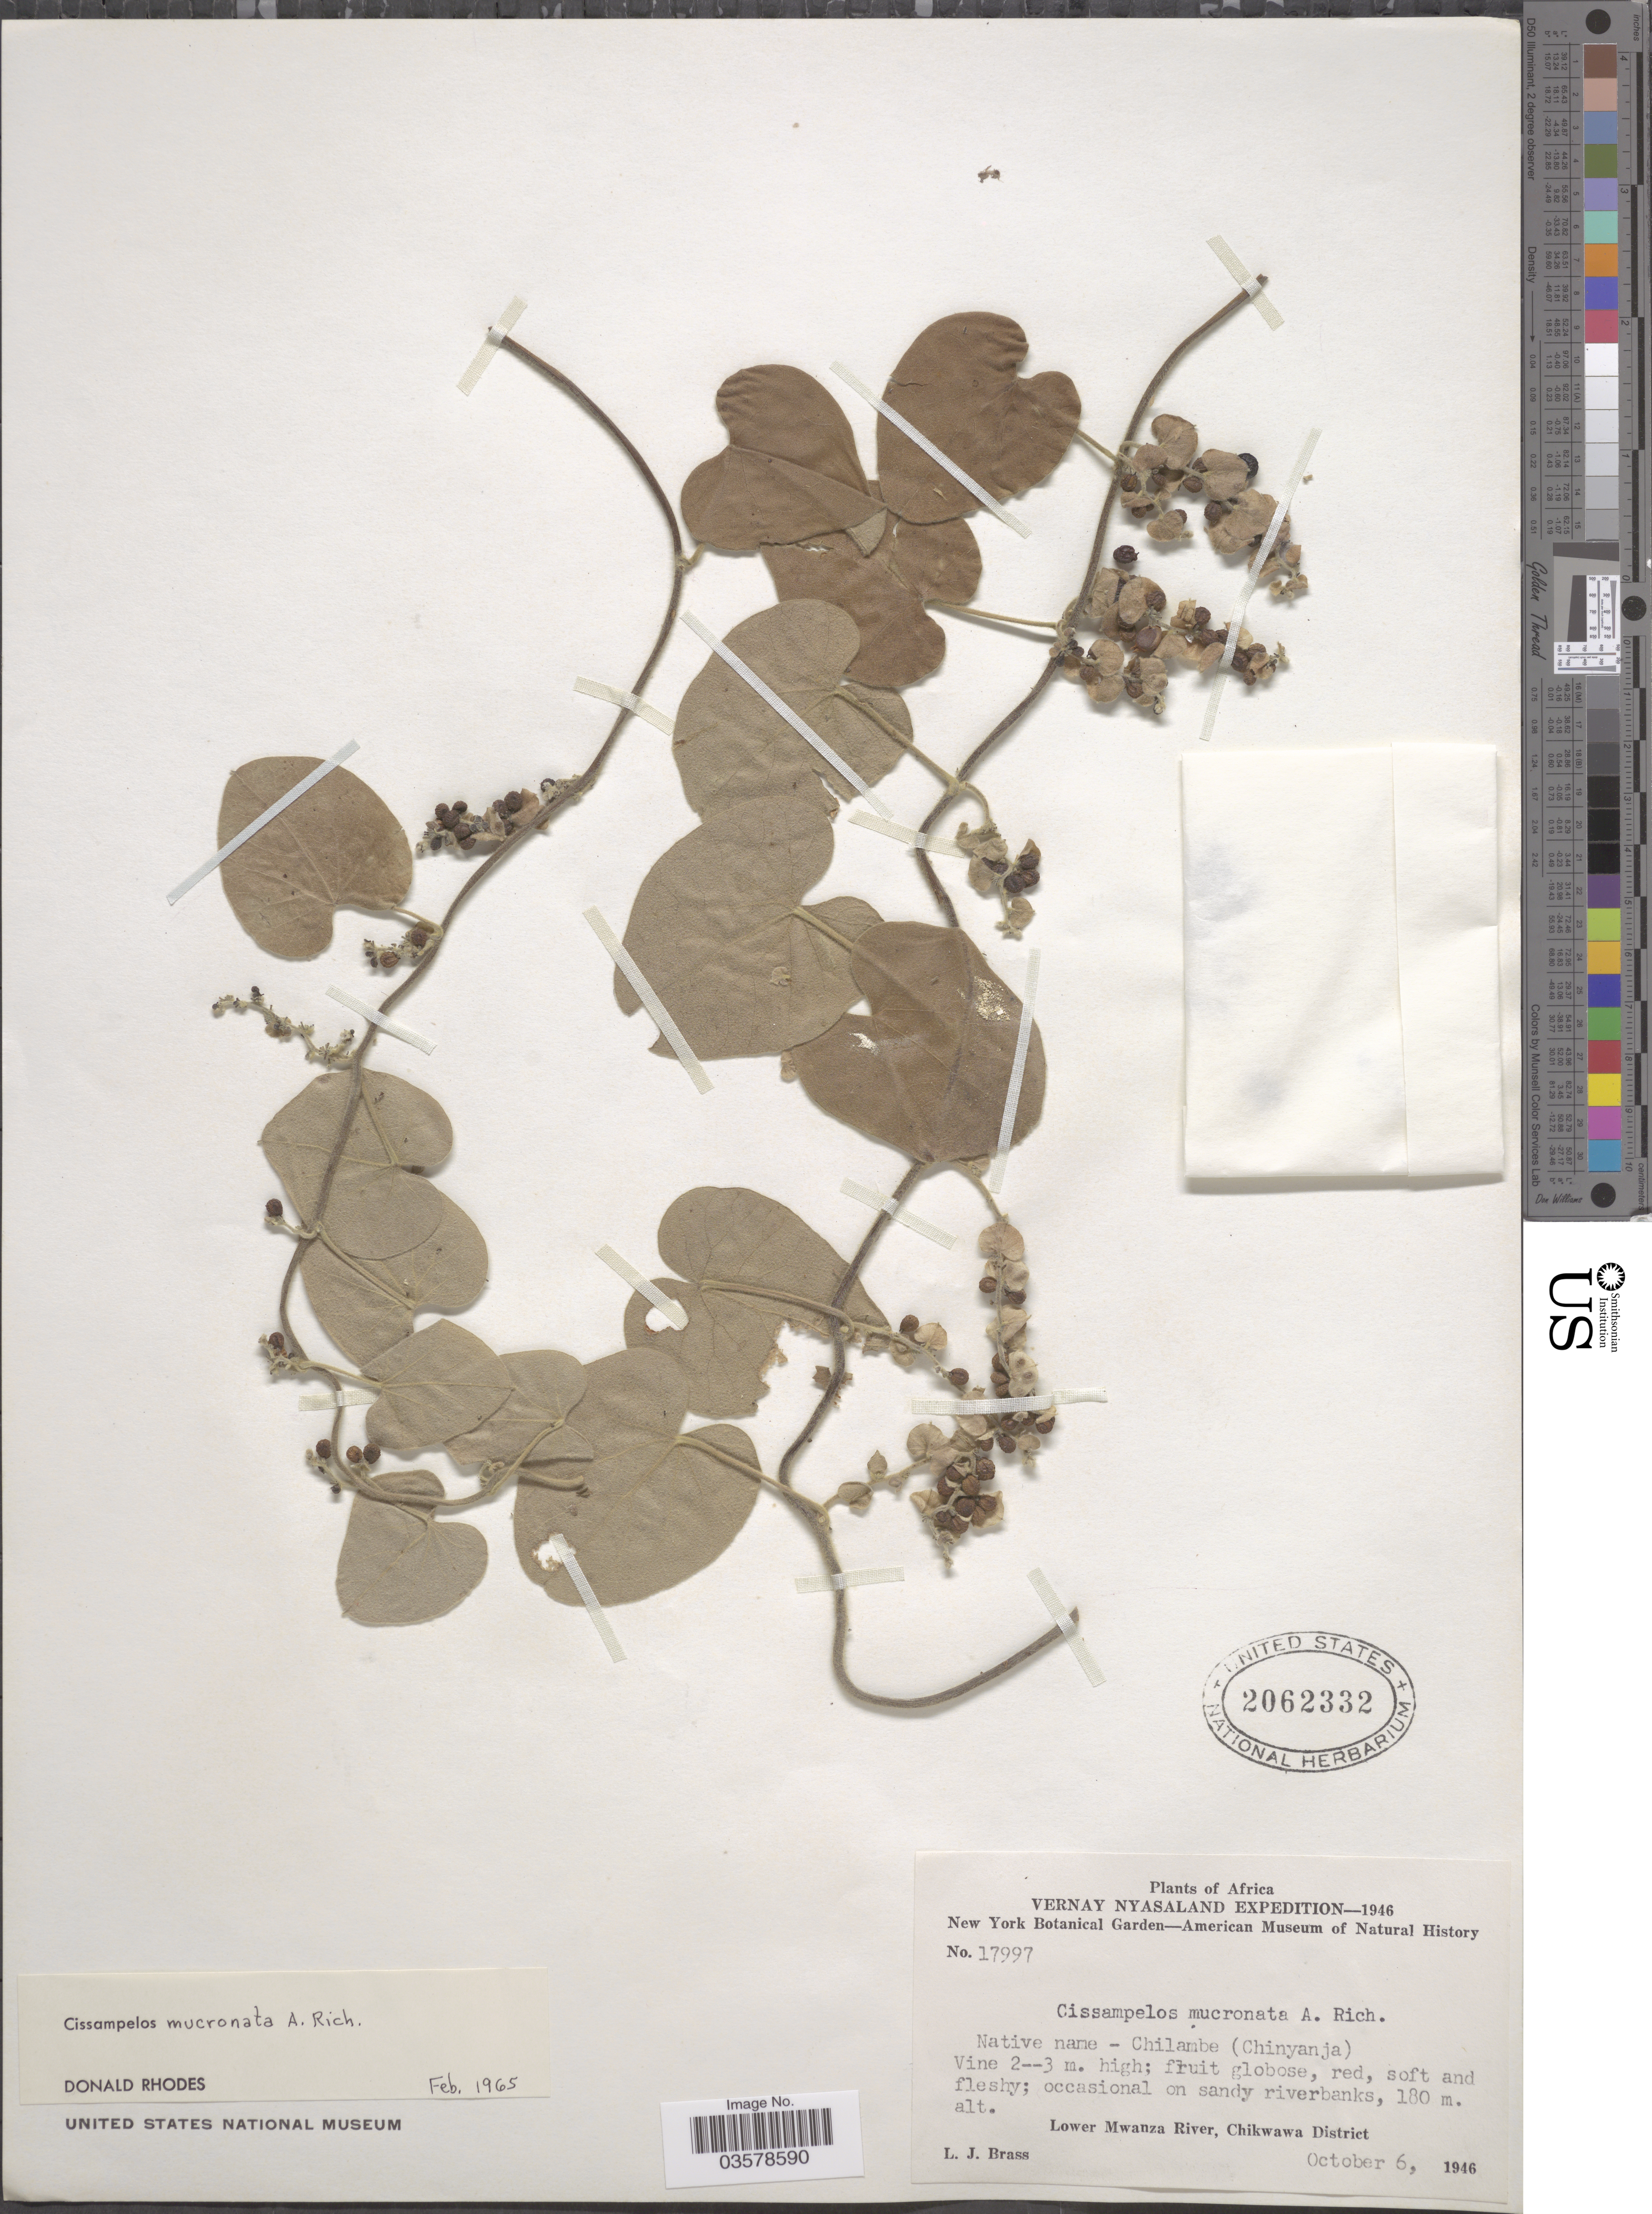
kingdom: Plantae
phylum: Tracheophyta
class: Magnoliopsida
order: Ranunculales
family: Menispermaceae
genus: Cissampelos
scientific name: Cissampelos mucronata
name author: A. Rich.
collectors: L. J. Brass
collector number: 17997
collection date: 1946-10-06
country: Malawi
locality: Nyasaland. Lower Mwanza River, Chikwawa District.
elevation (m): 180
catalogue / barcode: US 2062332